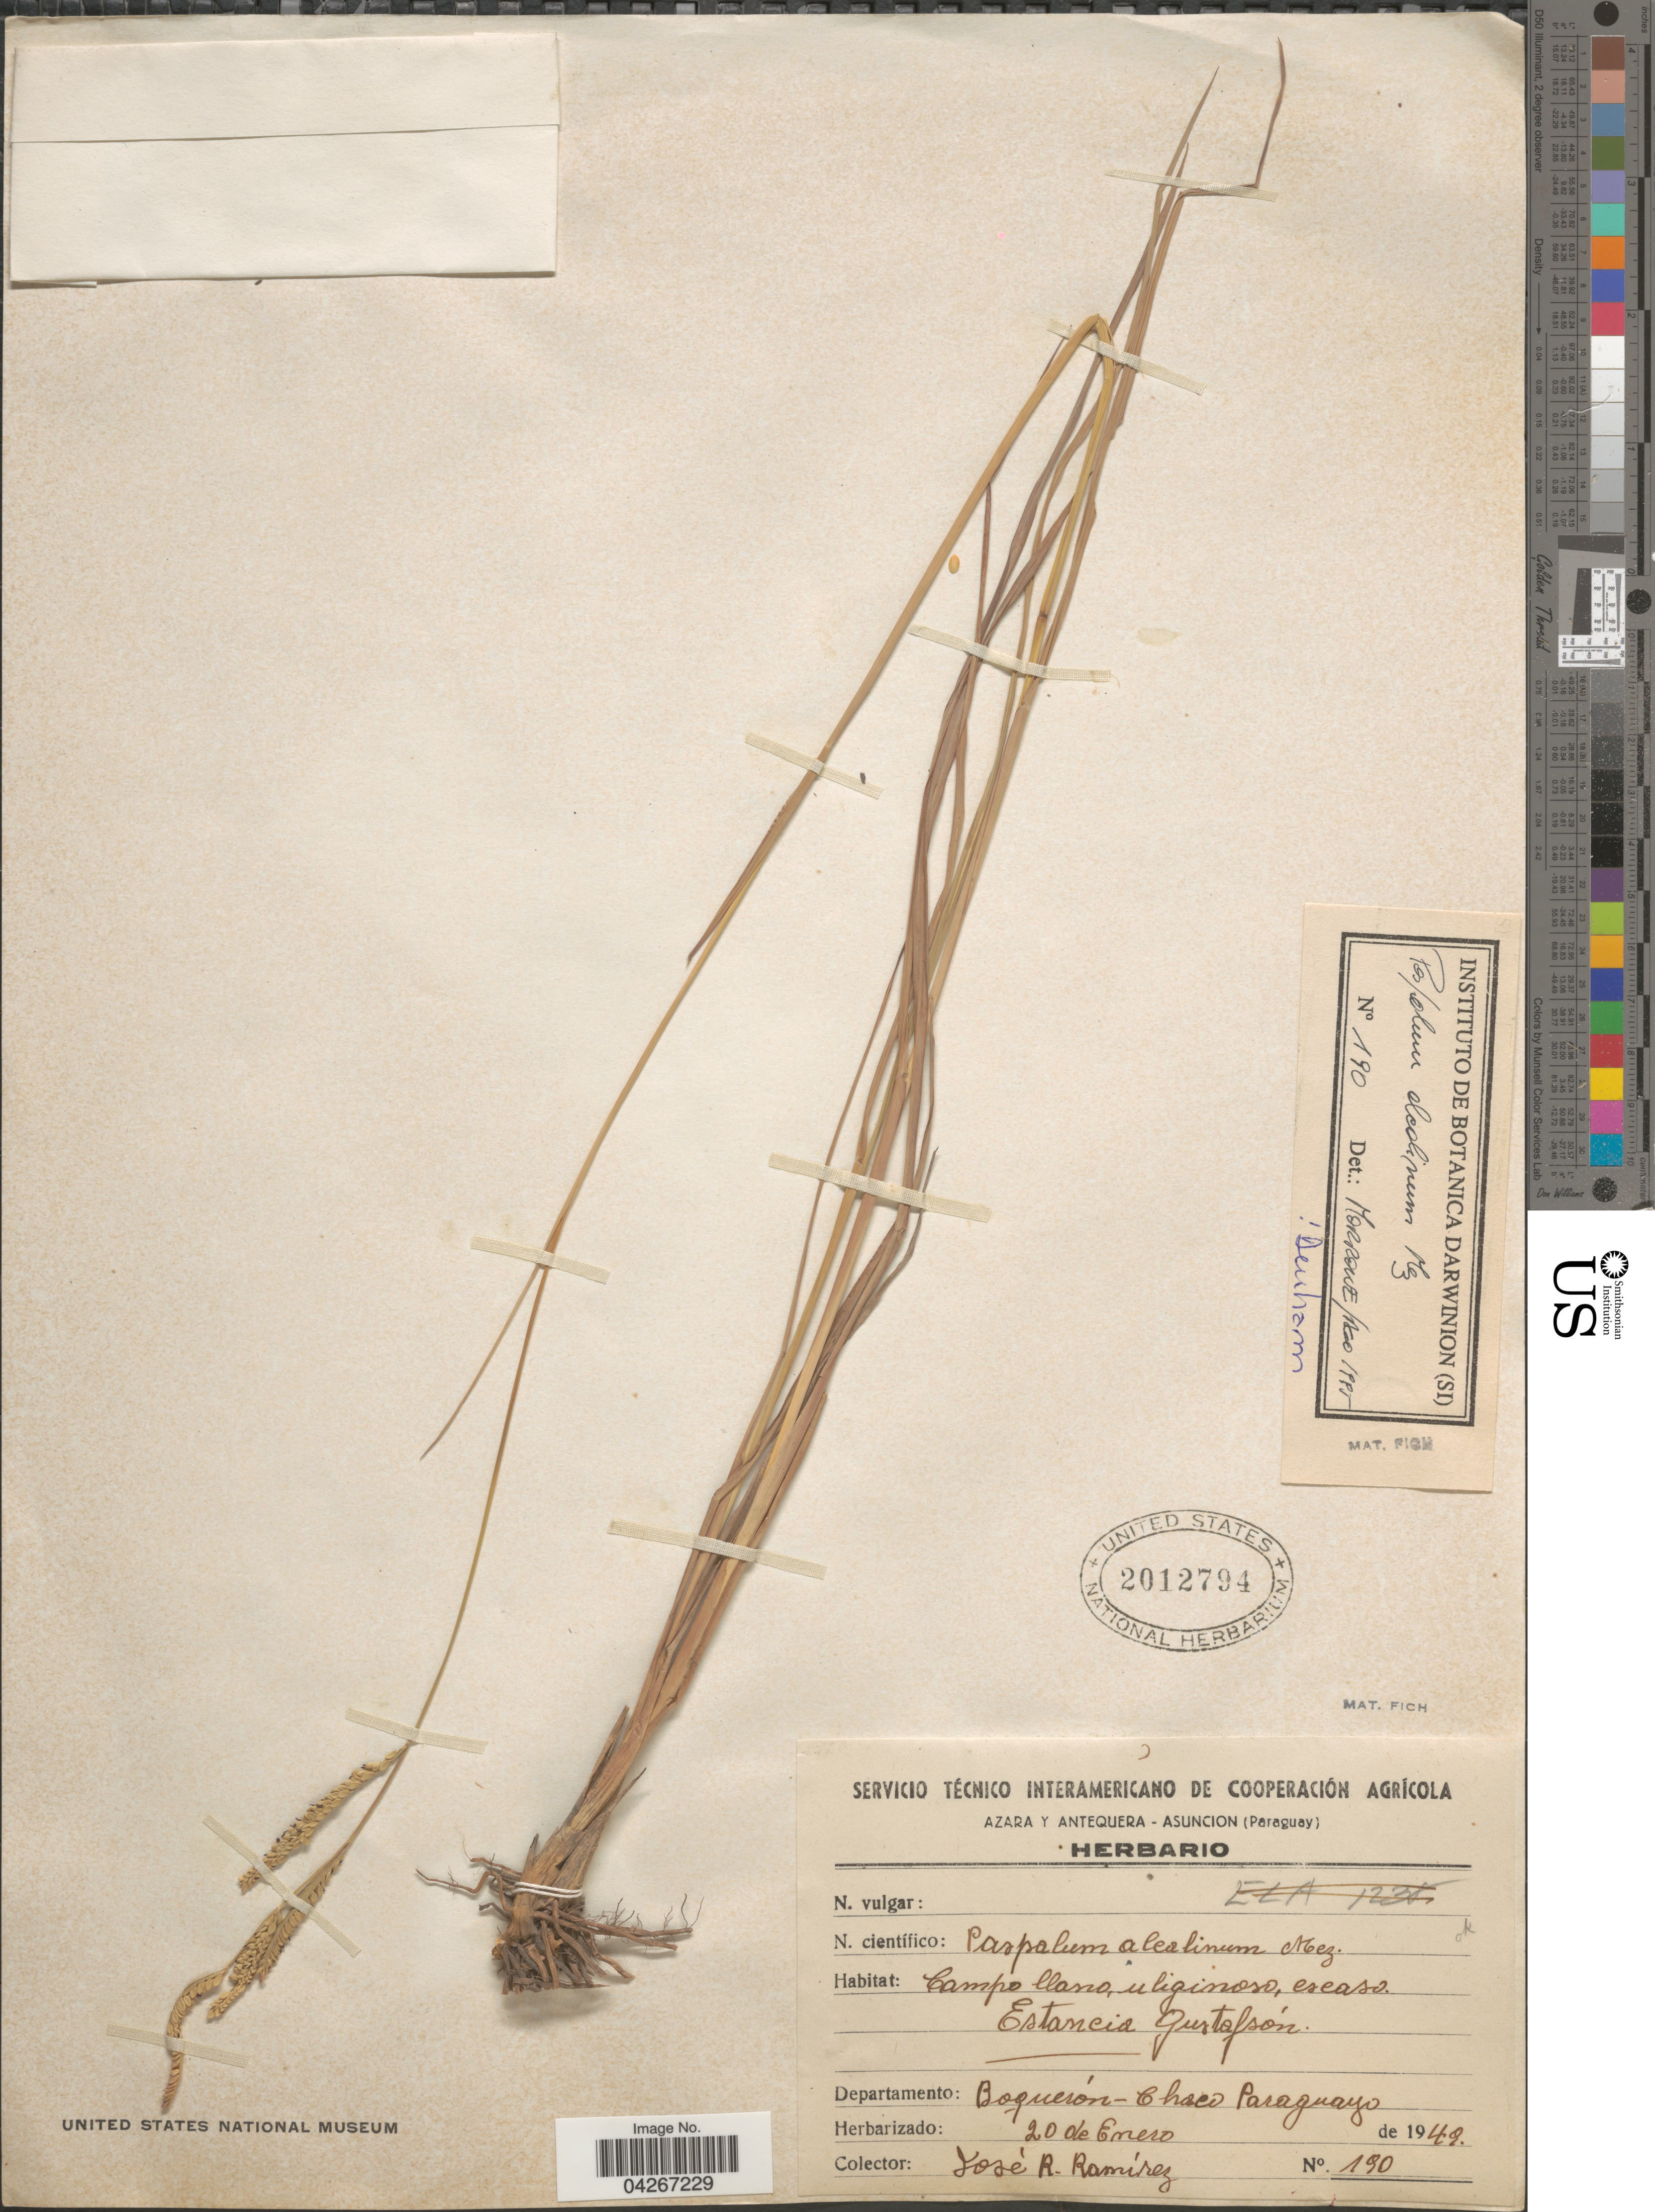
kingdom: Plantae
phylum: Tracheophyta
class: Liliopsida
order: Poales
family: Poaceae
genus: Paspalum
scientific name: Paspalum alcalinum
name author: Mez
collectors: J. Ramírez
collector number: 190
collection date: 1949-01-20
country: Argentina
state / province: Chaco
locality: Estancia Gustafsón. Departamento: Boquerón-Chaco.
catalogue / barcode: US 2012794